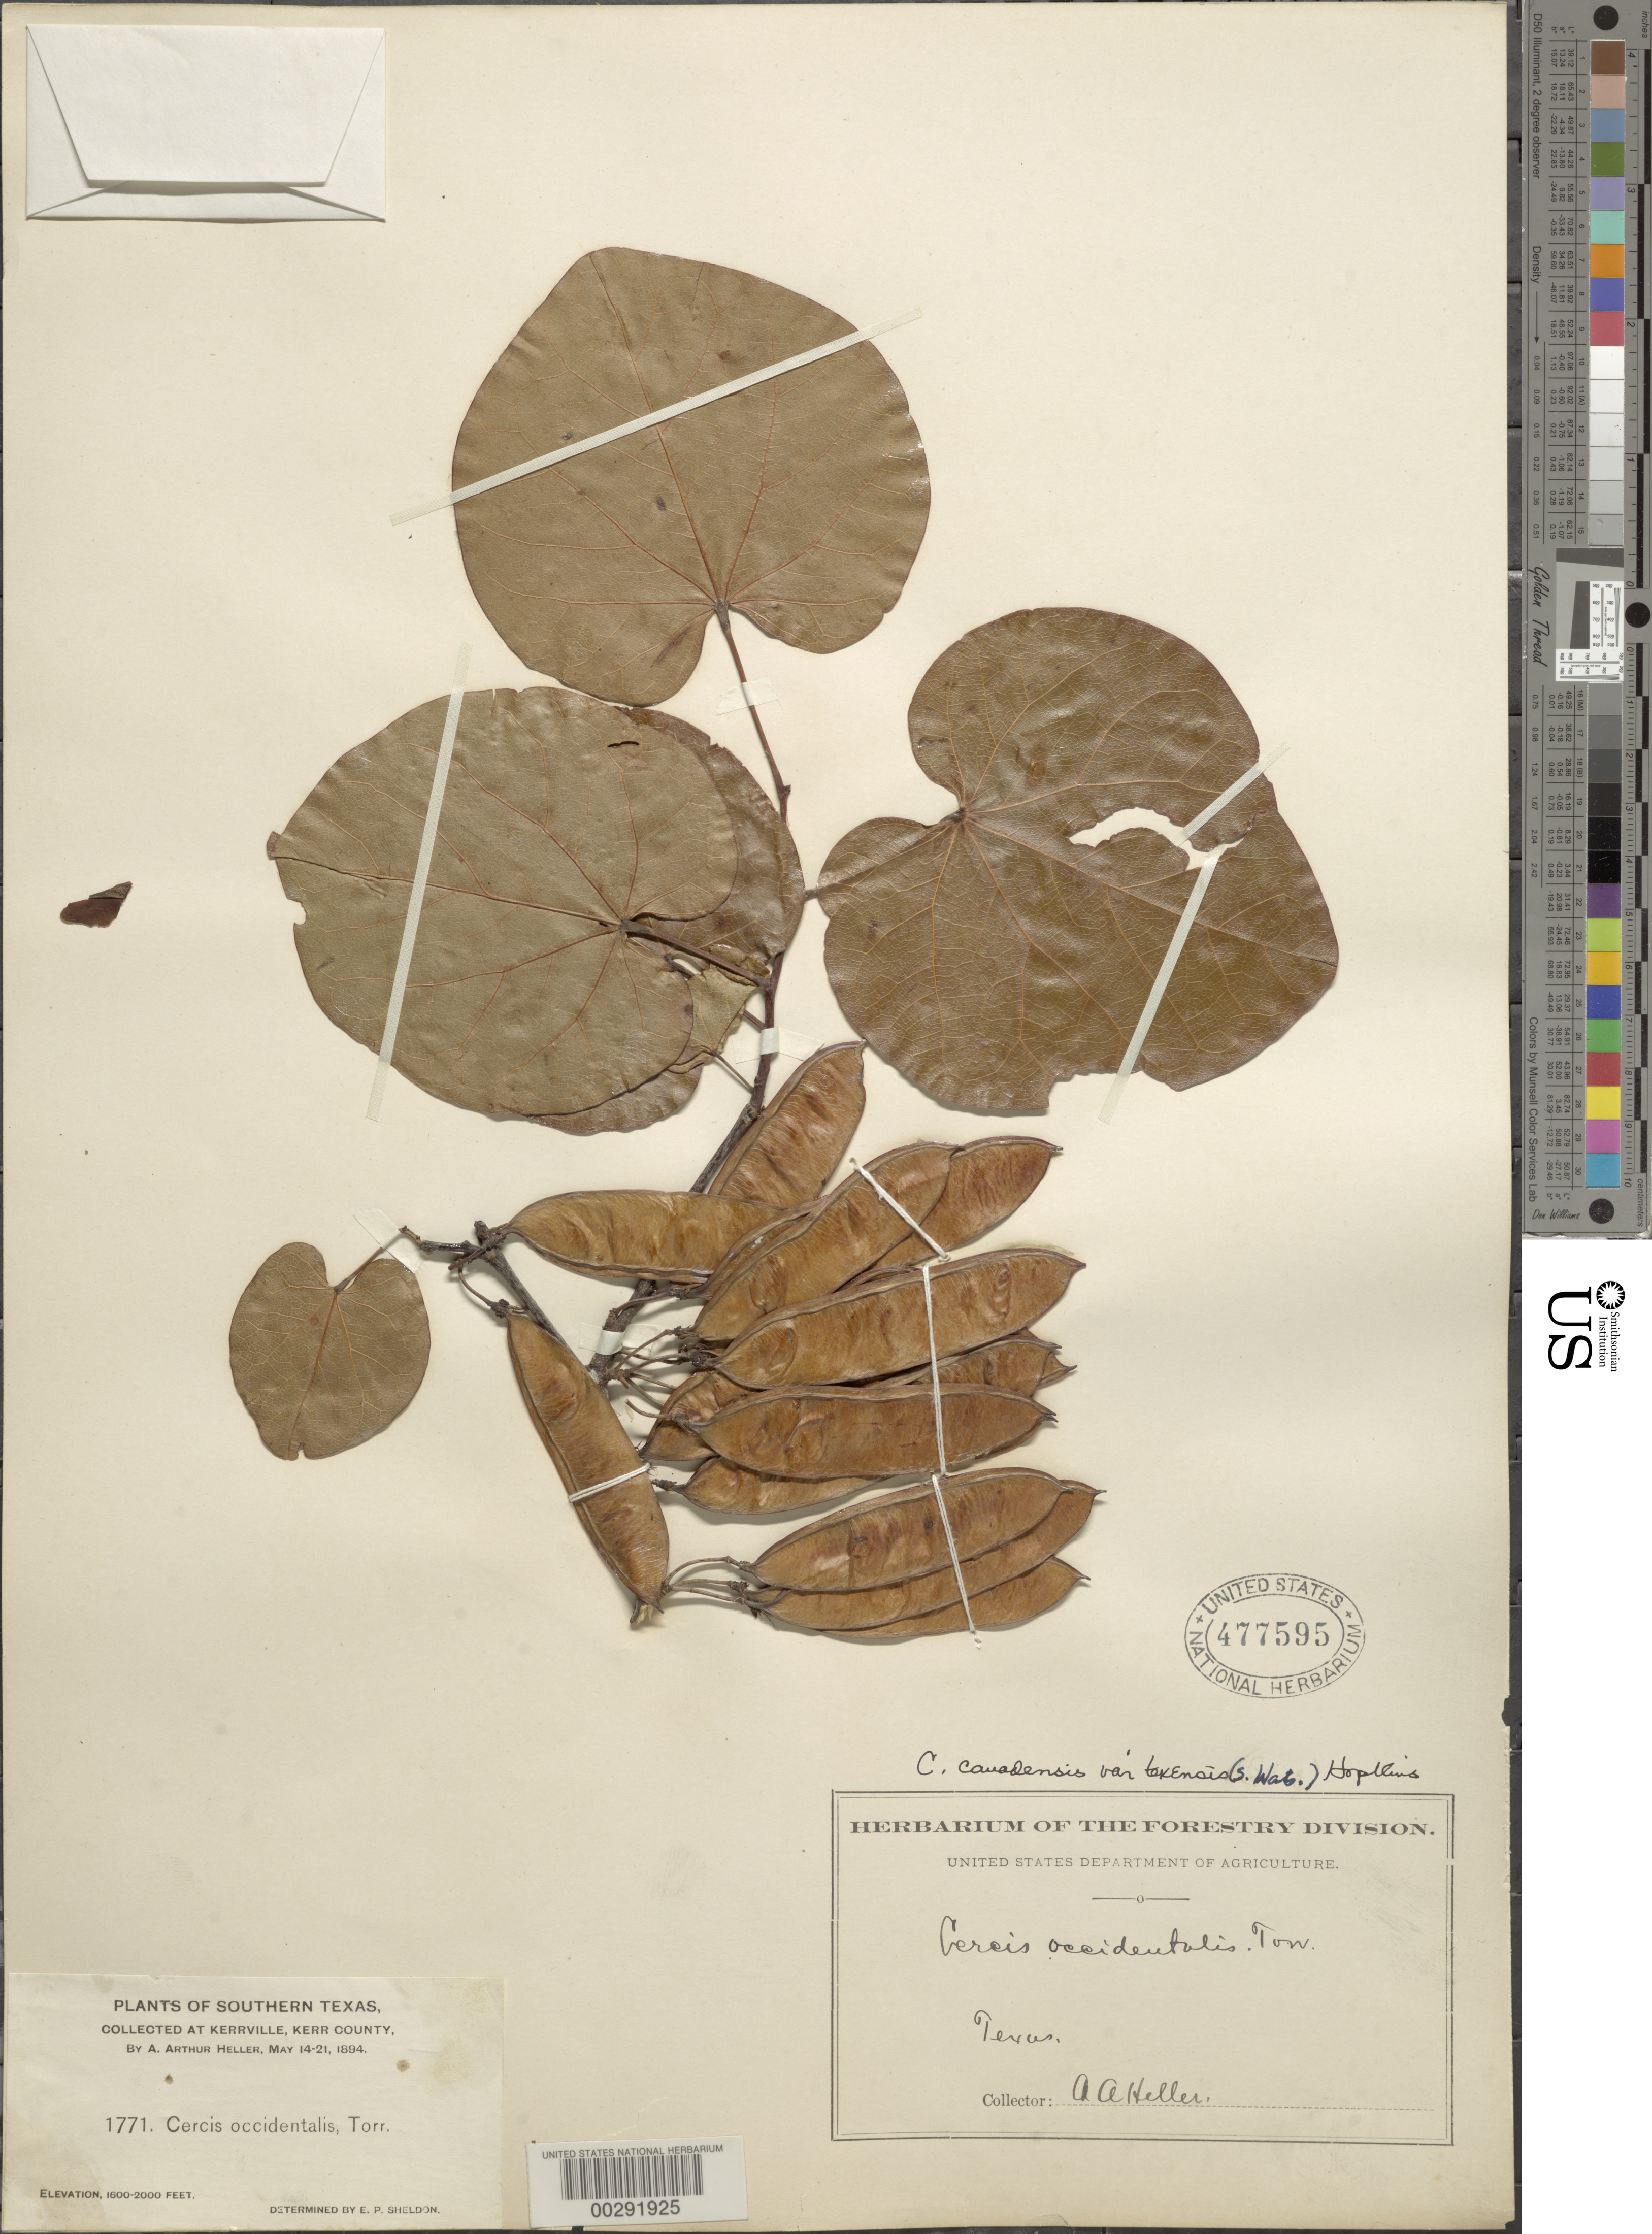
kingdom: Plantae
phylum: Tracheophyta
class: Magnoliopsida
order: Fabales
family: Fabaceae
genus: Cercis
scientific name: Cercis reniformis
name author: A. Gray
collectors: A. A. Heller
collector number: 1771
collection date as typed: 14 May 1894 to 21 May 1894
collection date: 1894-05-14/1894-05-21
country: United States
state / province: Texas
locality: Polytechnic.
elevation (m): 488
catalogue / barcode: US 477595